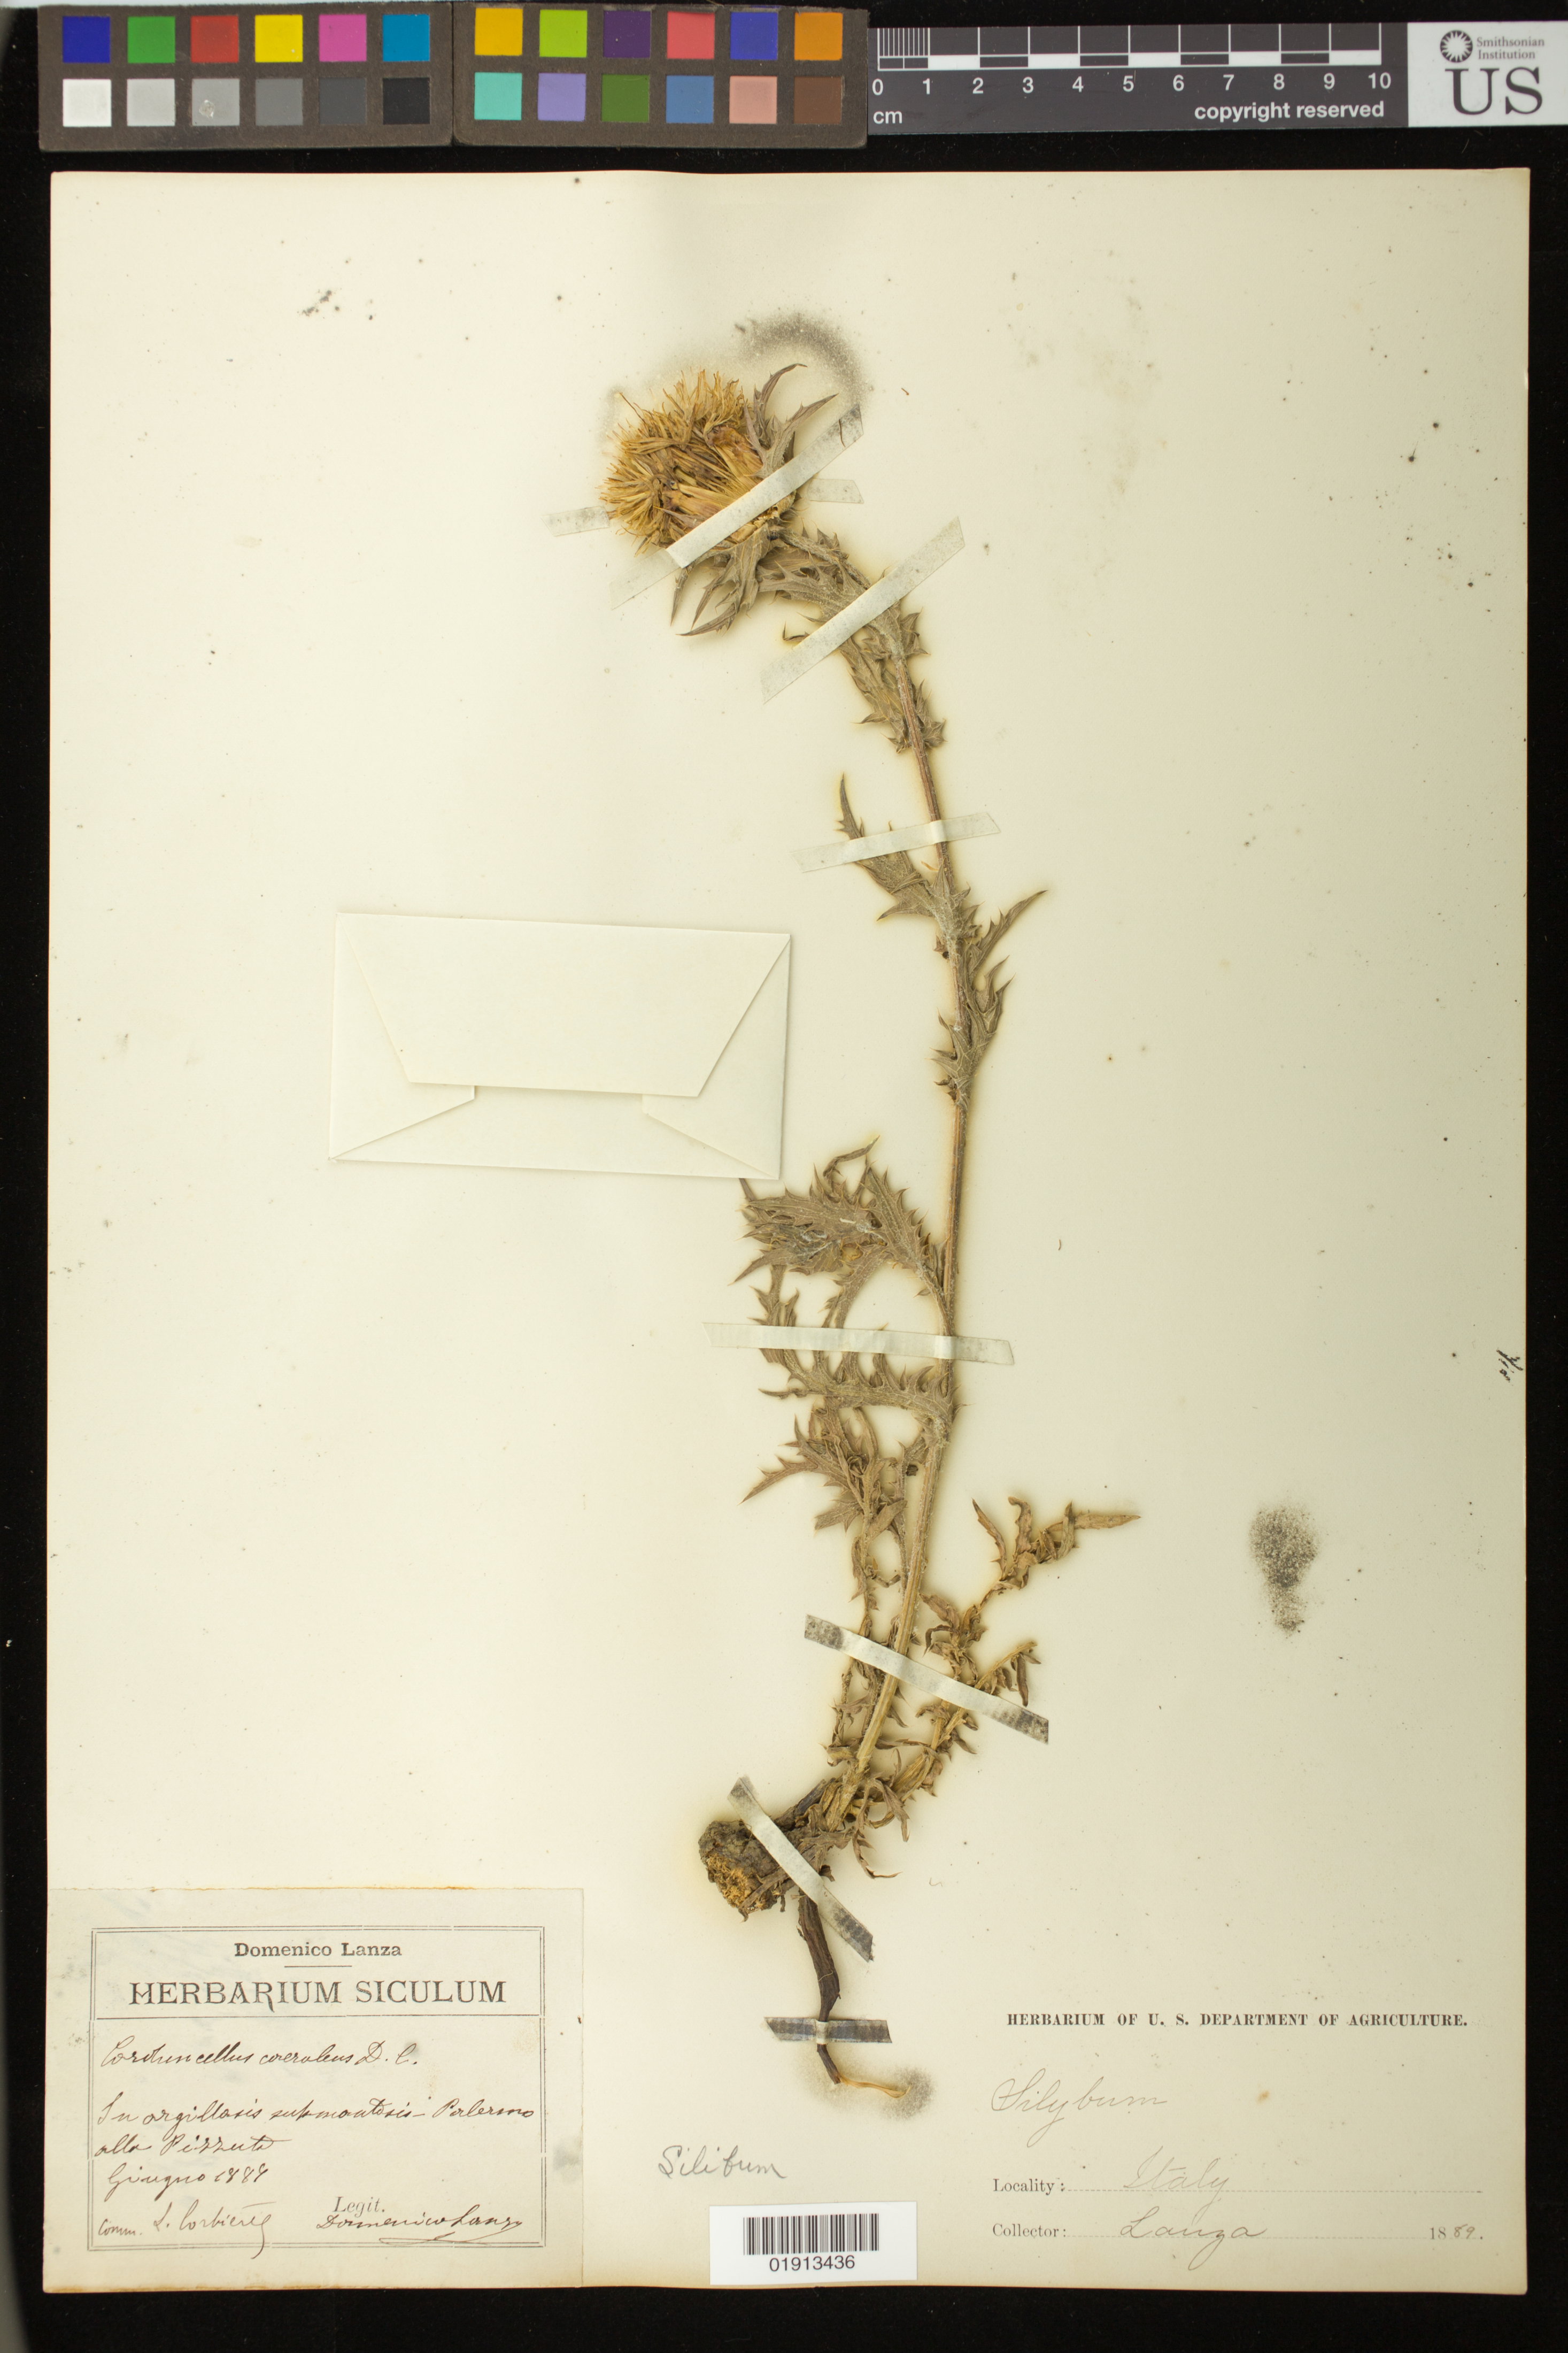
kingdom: Plantae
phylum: Tracheophyta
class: Magnoliopsida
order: Asterales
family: Asteraceae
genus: Silybum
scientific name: Silybum marianum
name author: (L.) Gaertn.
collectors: D. Lanza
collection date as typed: Giugno 1889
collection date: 1889-06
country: Italy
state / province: Siciliana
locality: Sicula, Palermo alla Pizzuta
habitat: submontosis